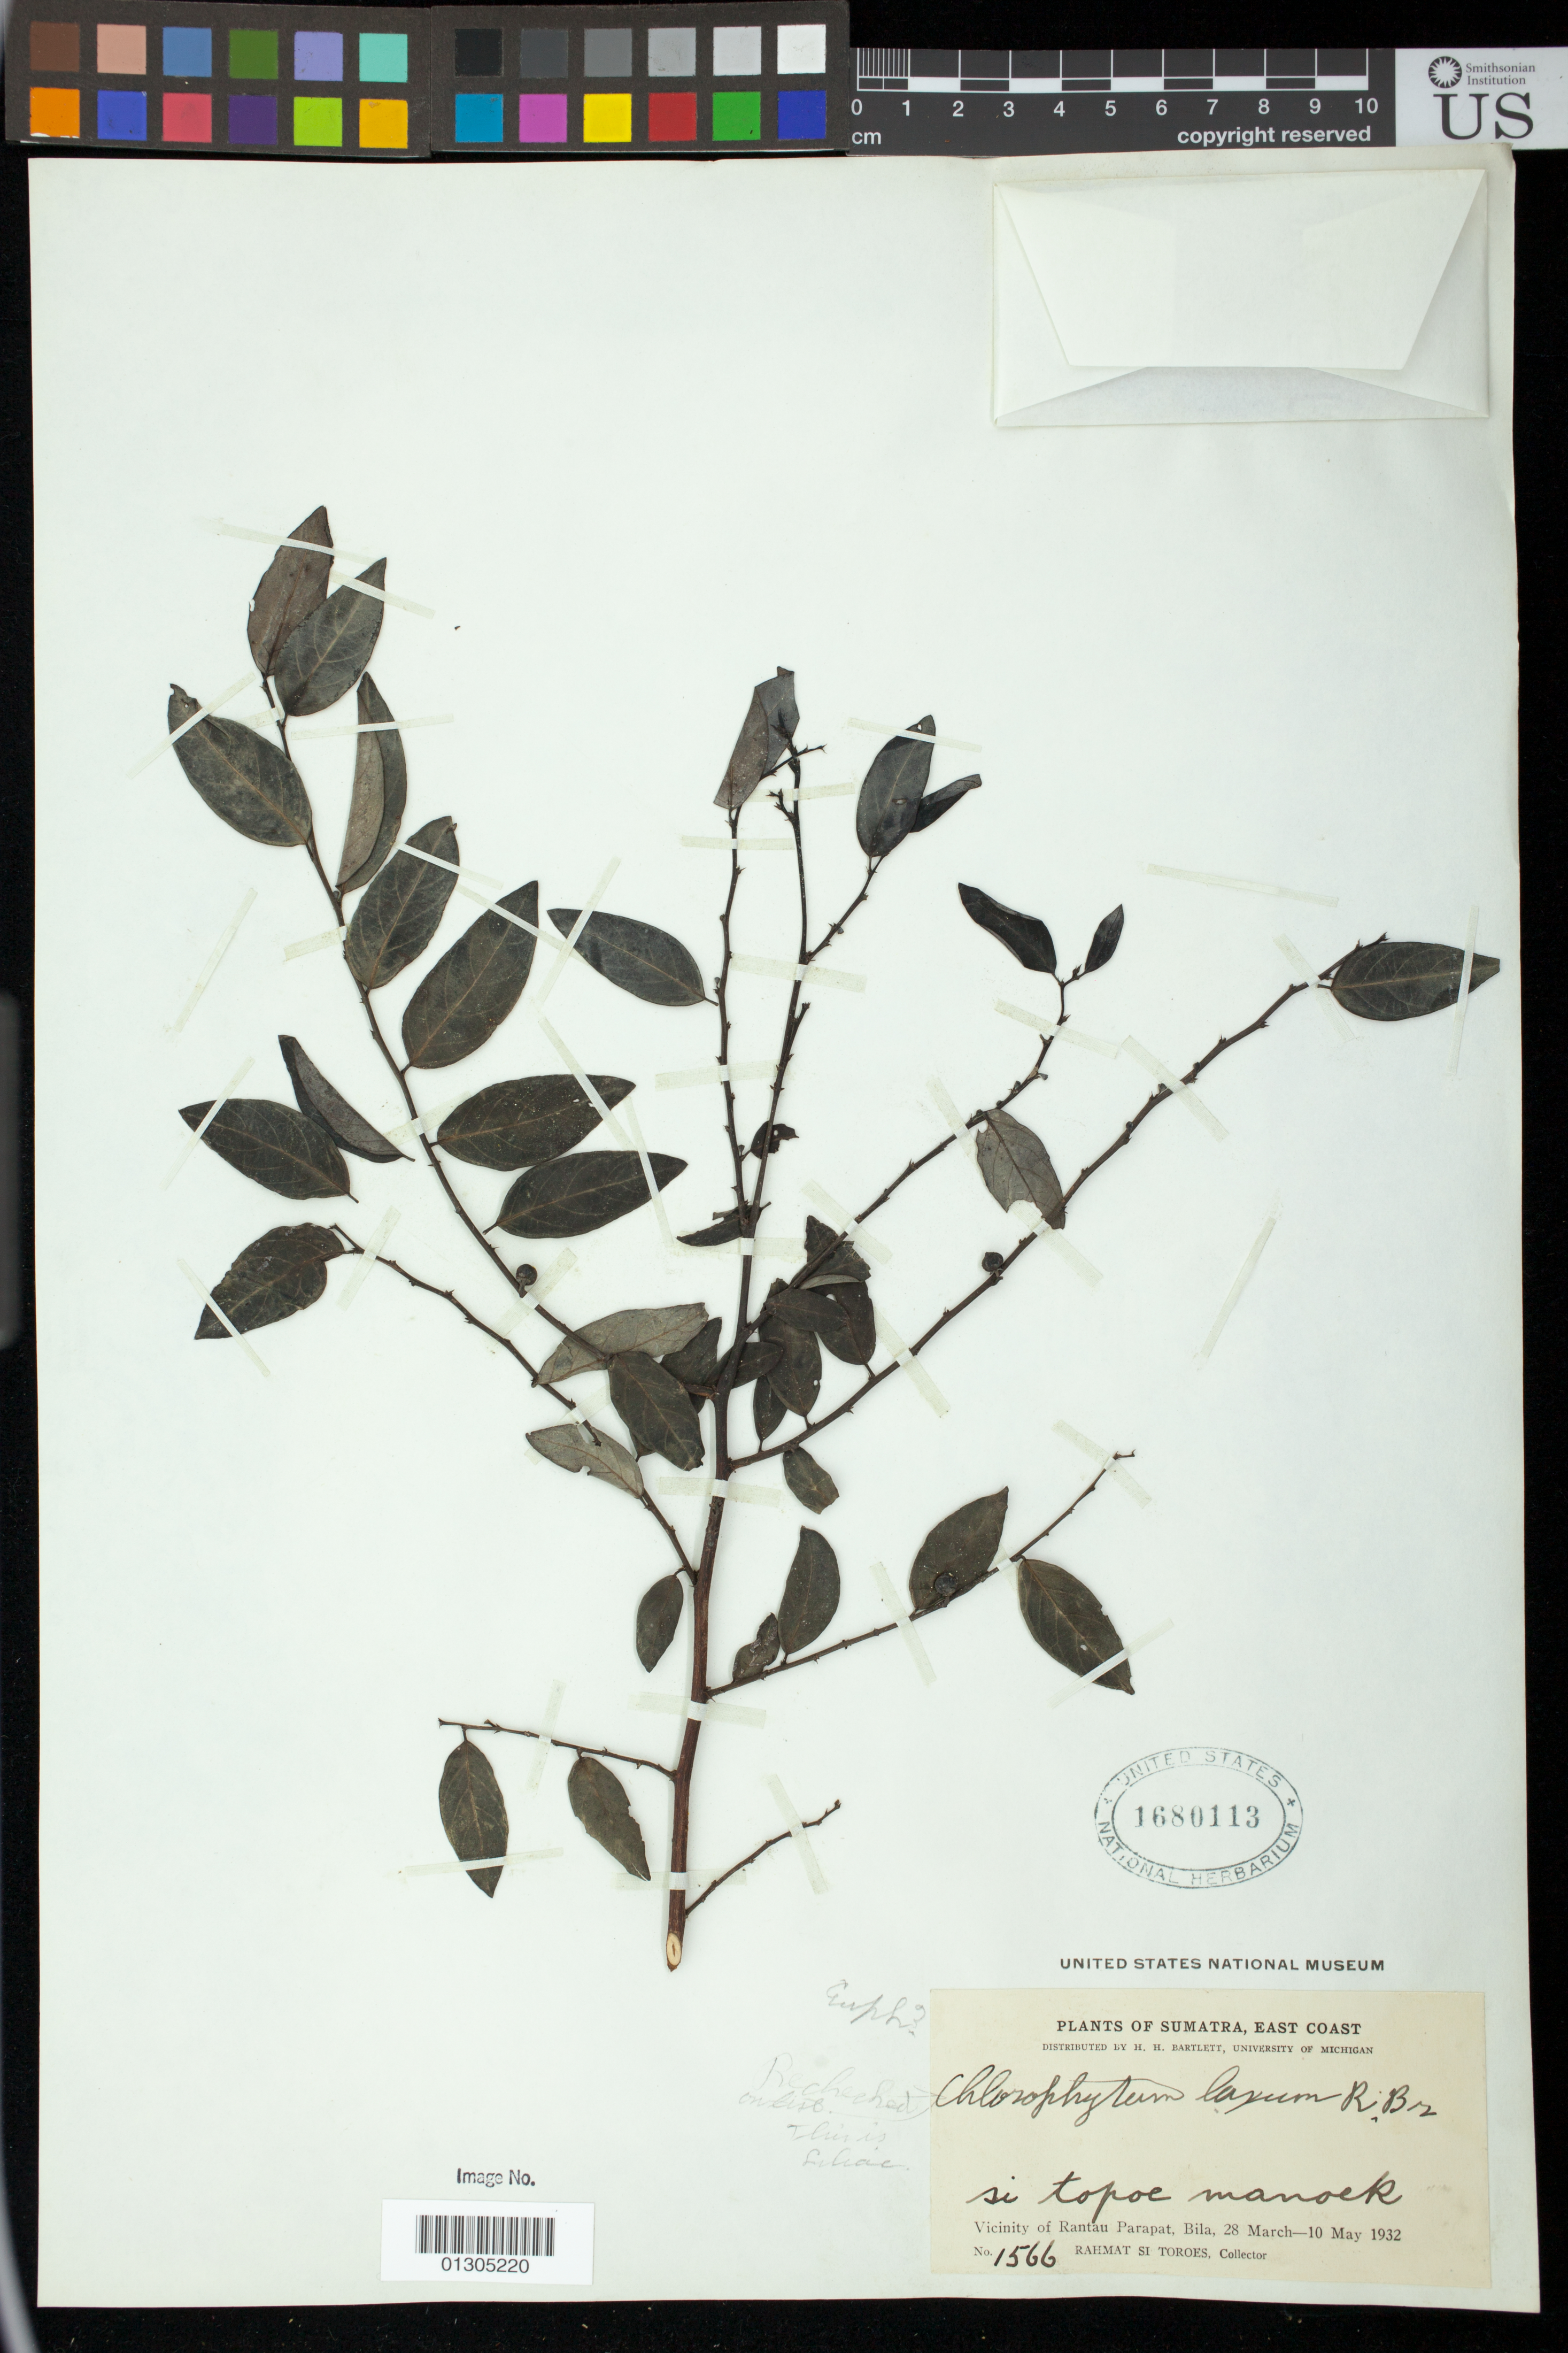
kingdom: Plantae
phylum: Tracheophyta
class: Magnoliopsida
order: Malpighiales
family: Euphorbiaceae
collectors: Rahmat Si Boeea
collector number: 1566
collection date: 1932-03-28/1932-05-10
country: Indonesia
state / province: Sumatra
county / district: Sumatera Utara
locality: Vicinity of Rantau Parapat [Rantau Prapat], Bila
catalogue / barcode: US 1680113